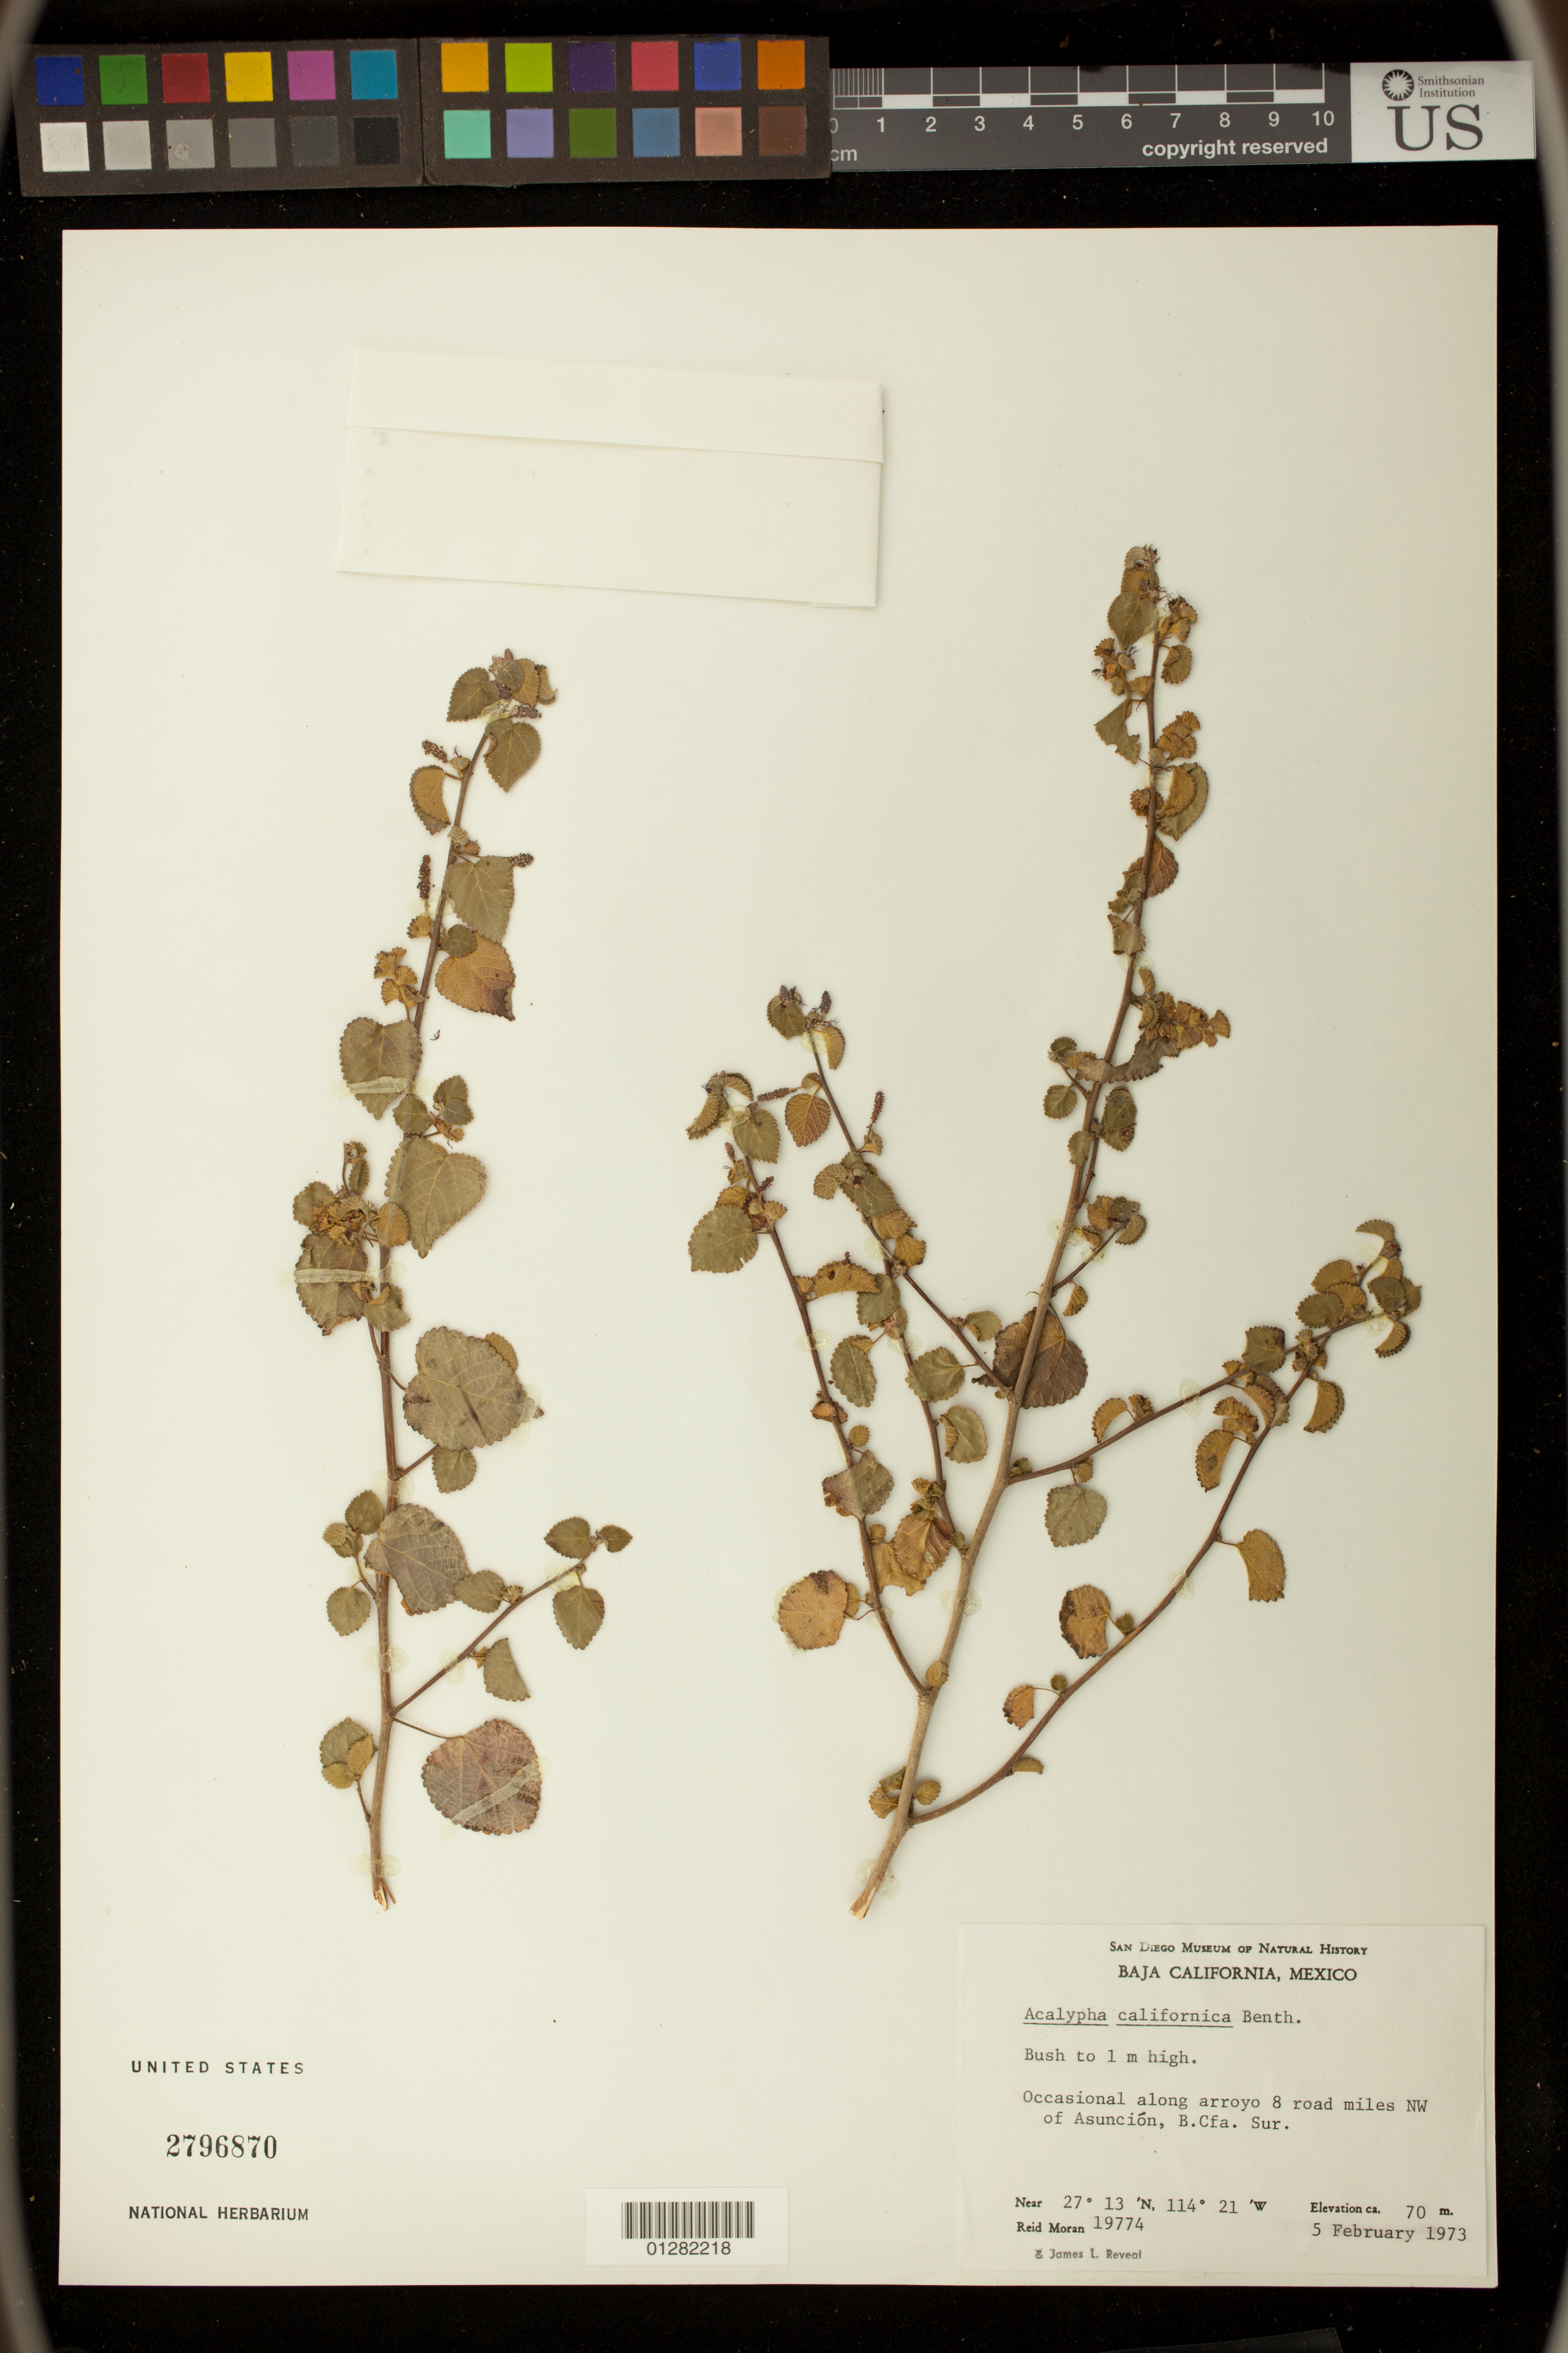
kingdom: Plantae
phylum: Tracheophyta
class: Magnoliopsida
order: Malpighiales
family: Euphorbiaceae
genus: Acalypha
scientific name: Acalypha californica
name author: Benth.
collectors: C. D. Mell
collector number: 19774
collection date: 1973-02-05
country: Mexico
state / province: Baja California Sur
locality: Along arroyo 8 road miles NW of Asuncion, B.Cfa. Sur.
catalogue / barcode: US 2796870